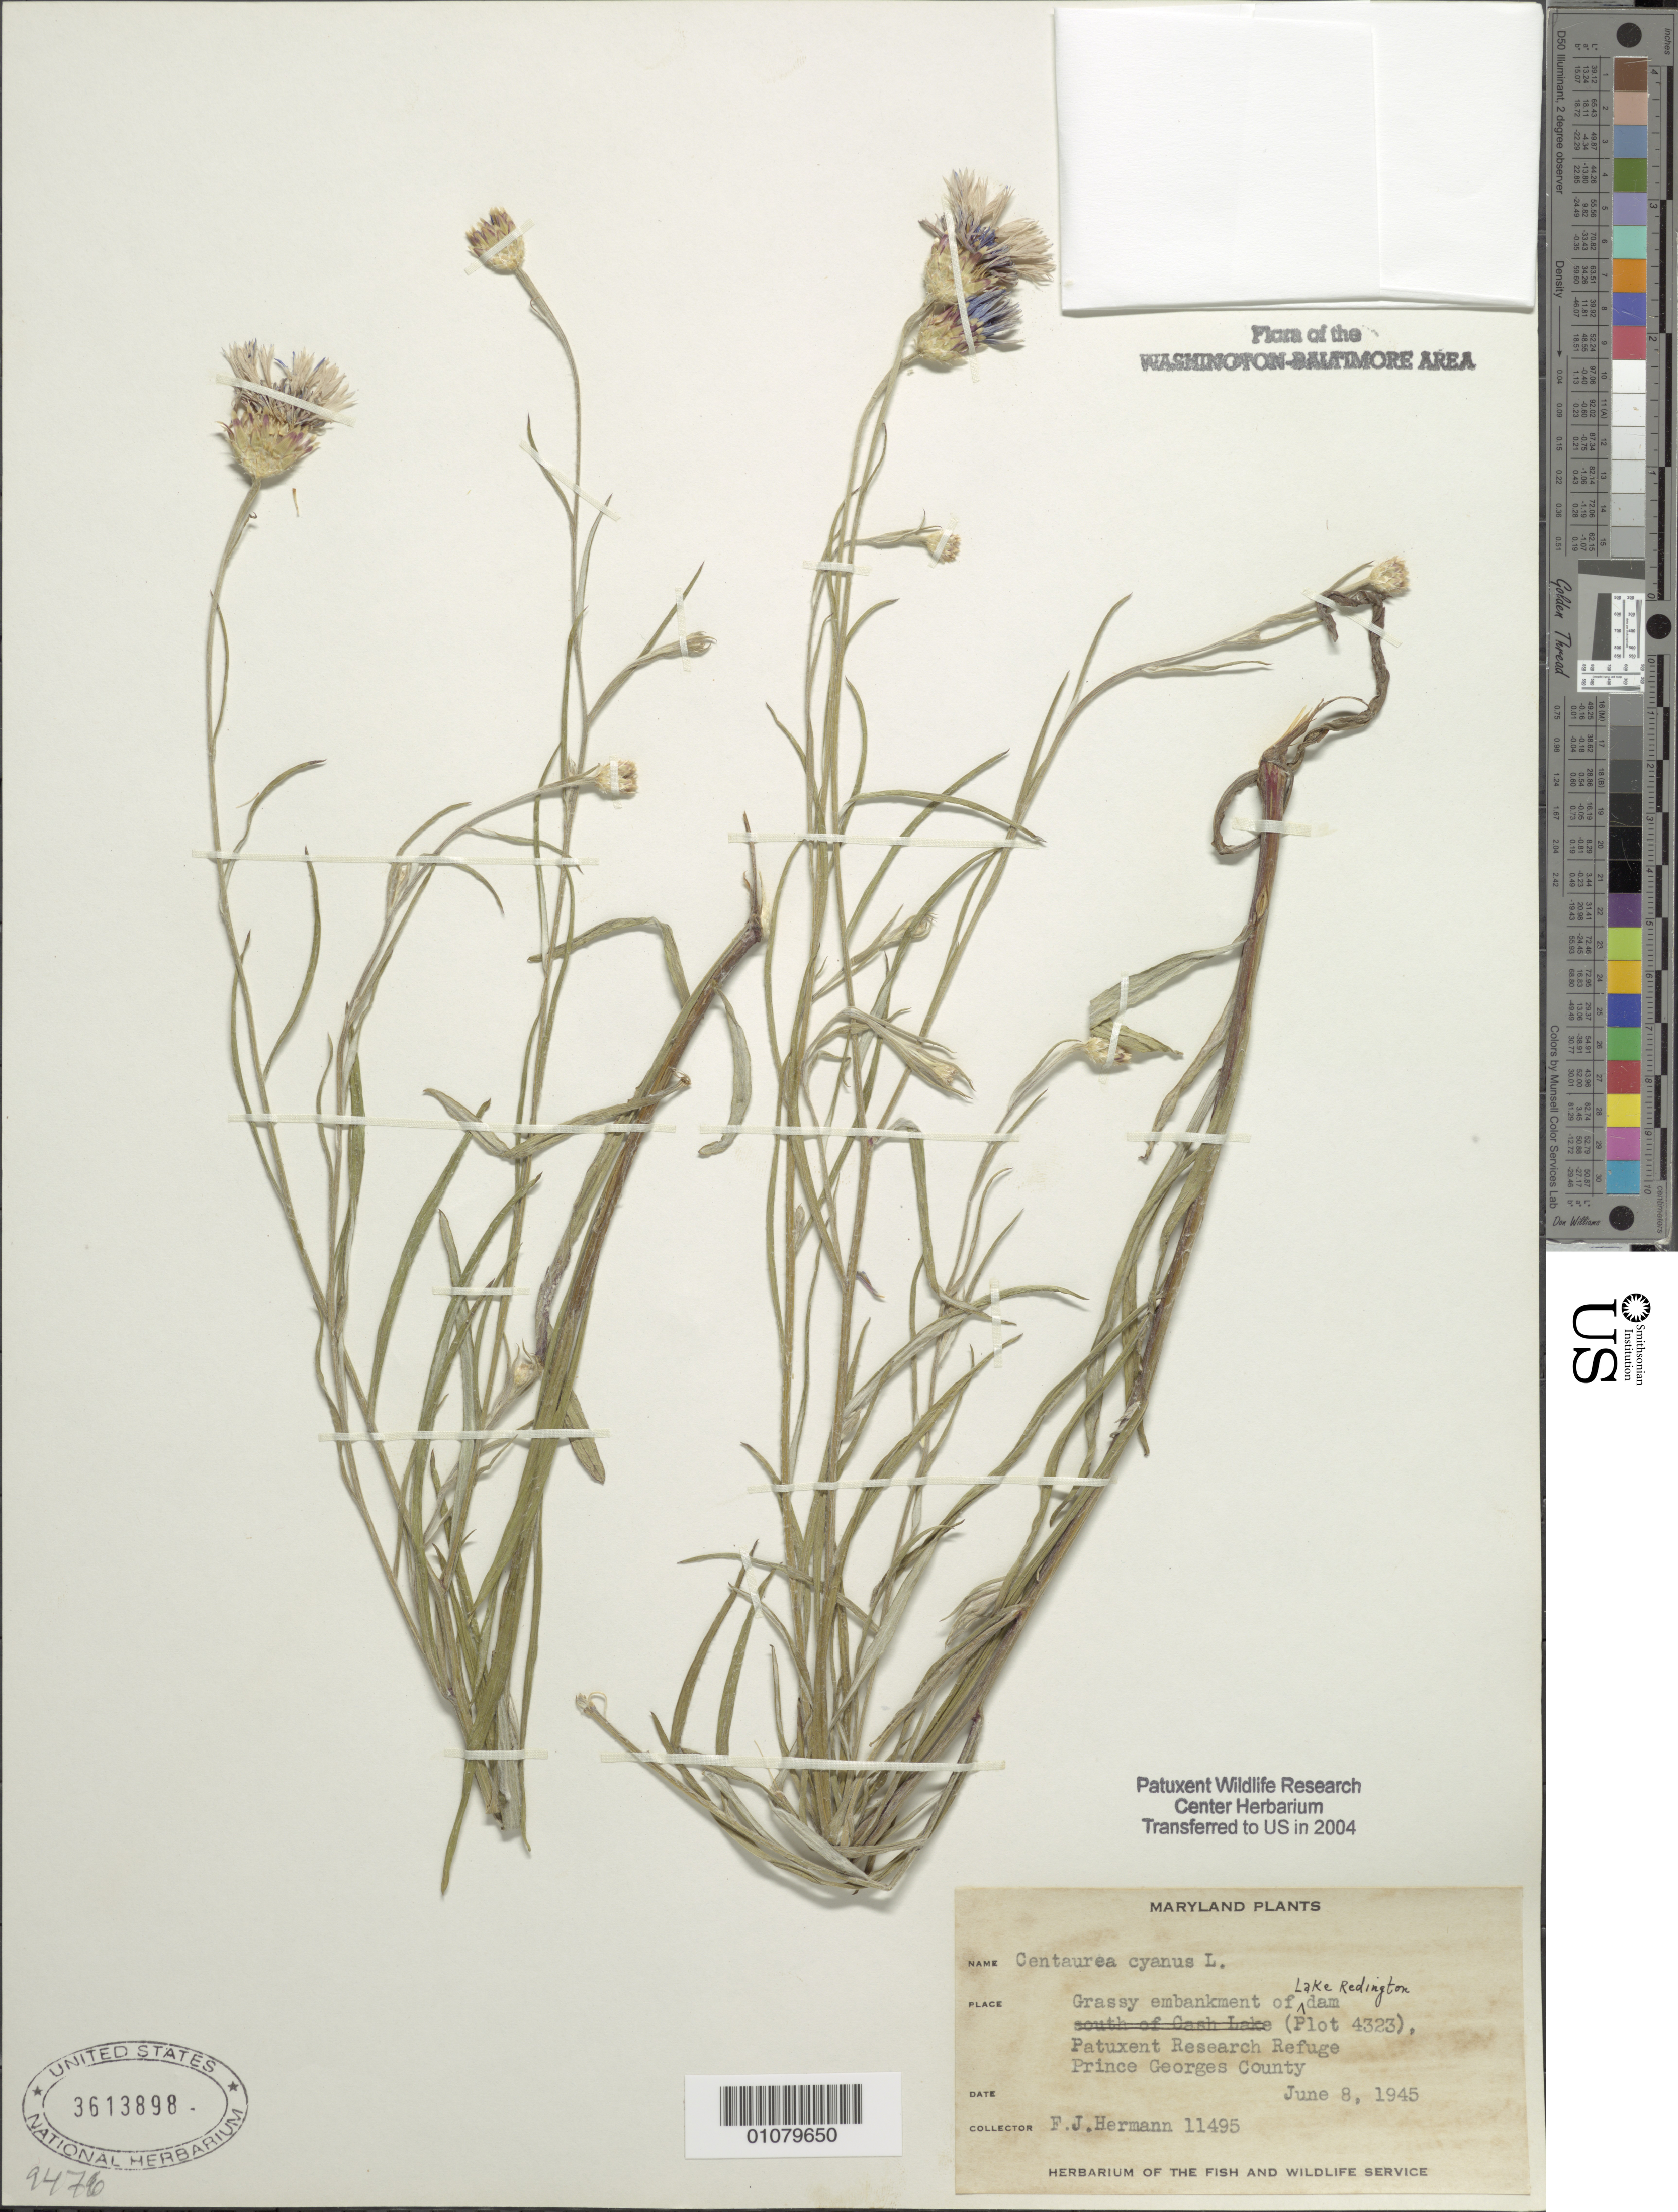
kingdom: Plantae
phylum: Tracheophyta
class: Magnoliopsida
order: Asterales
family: Asteraceae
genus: Centaurea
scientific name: Centaurea cyanus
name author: L.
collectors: F. J. Hermann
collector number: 11495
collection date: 1945-06-08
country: United States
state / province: Maryland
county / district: Prince George's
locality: Patuxent Wildlife Refuge. Lake Redington dam, plot 4323.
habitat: Grassy embankment.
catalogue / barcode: US 3613898